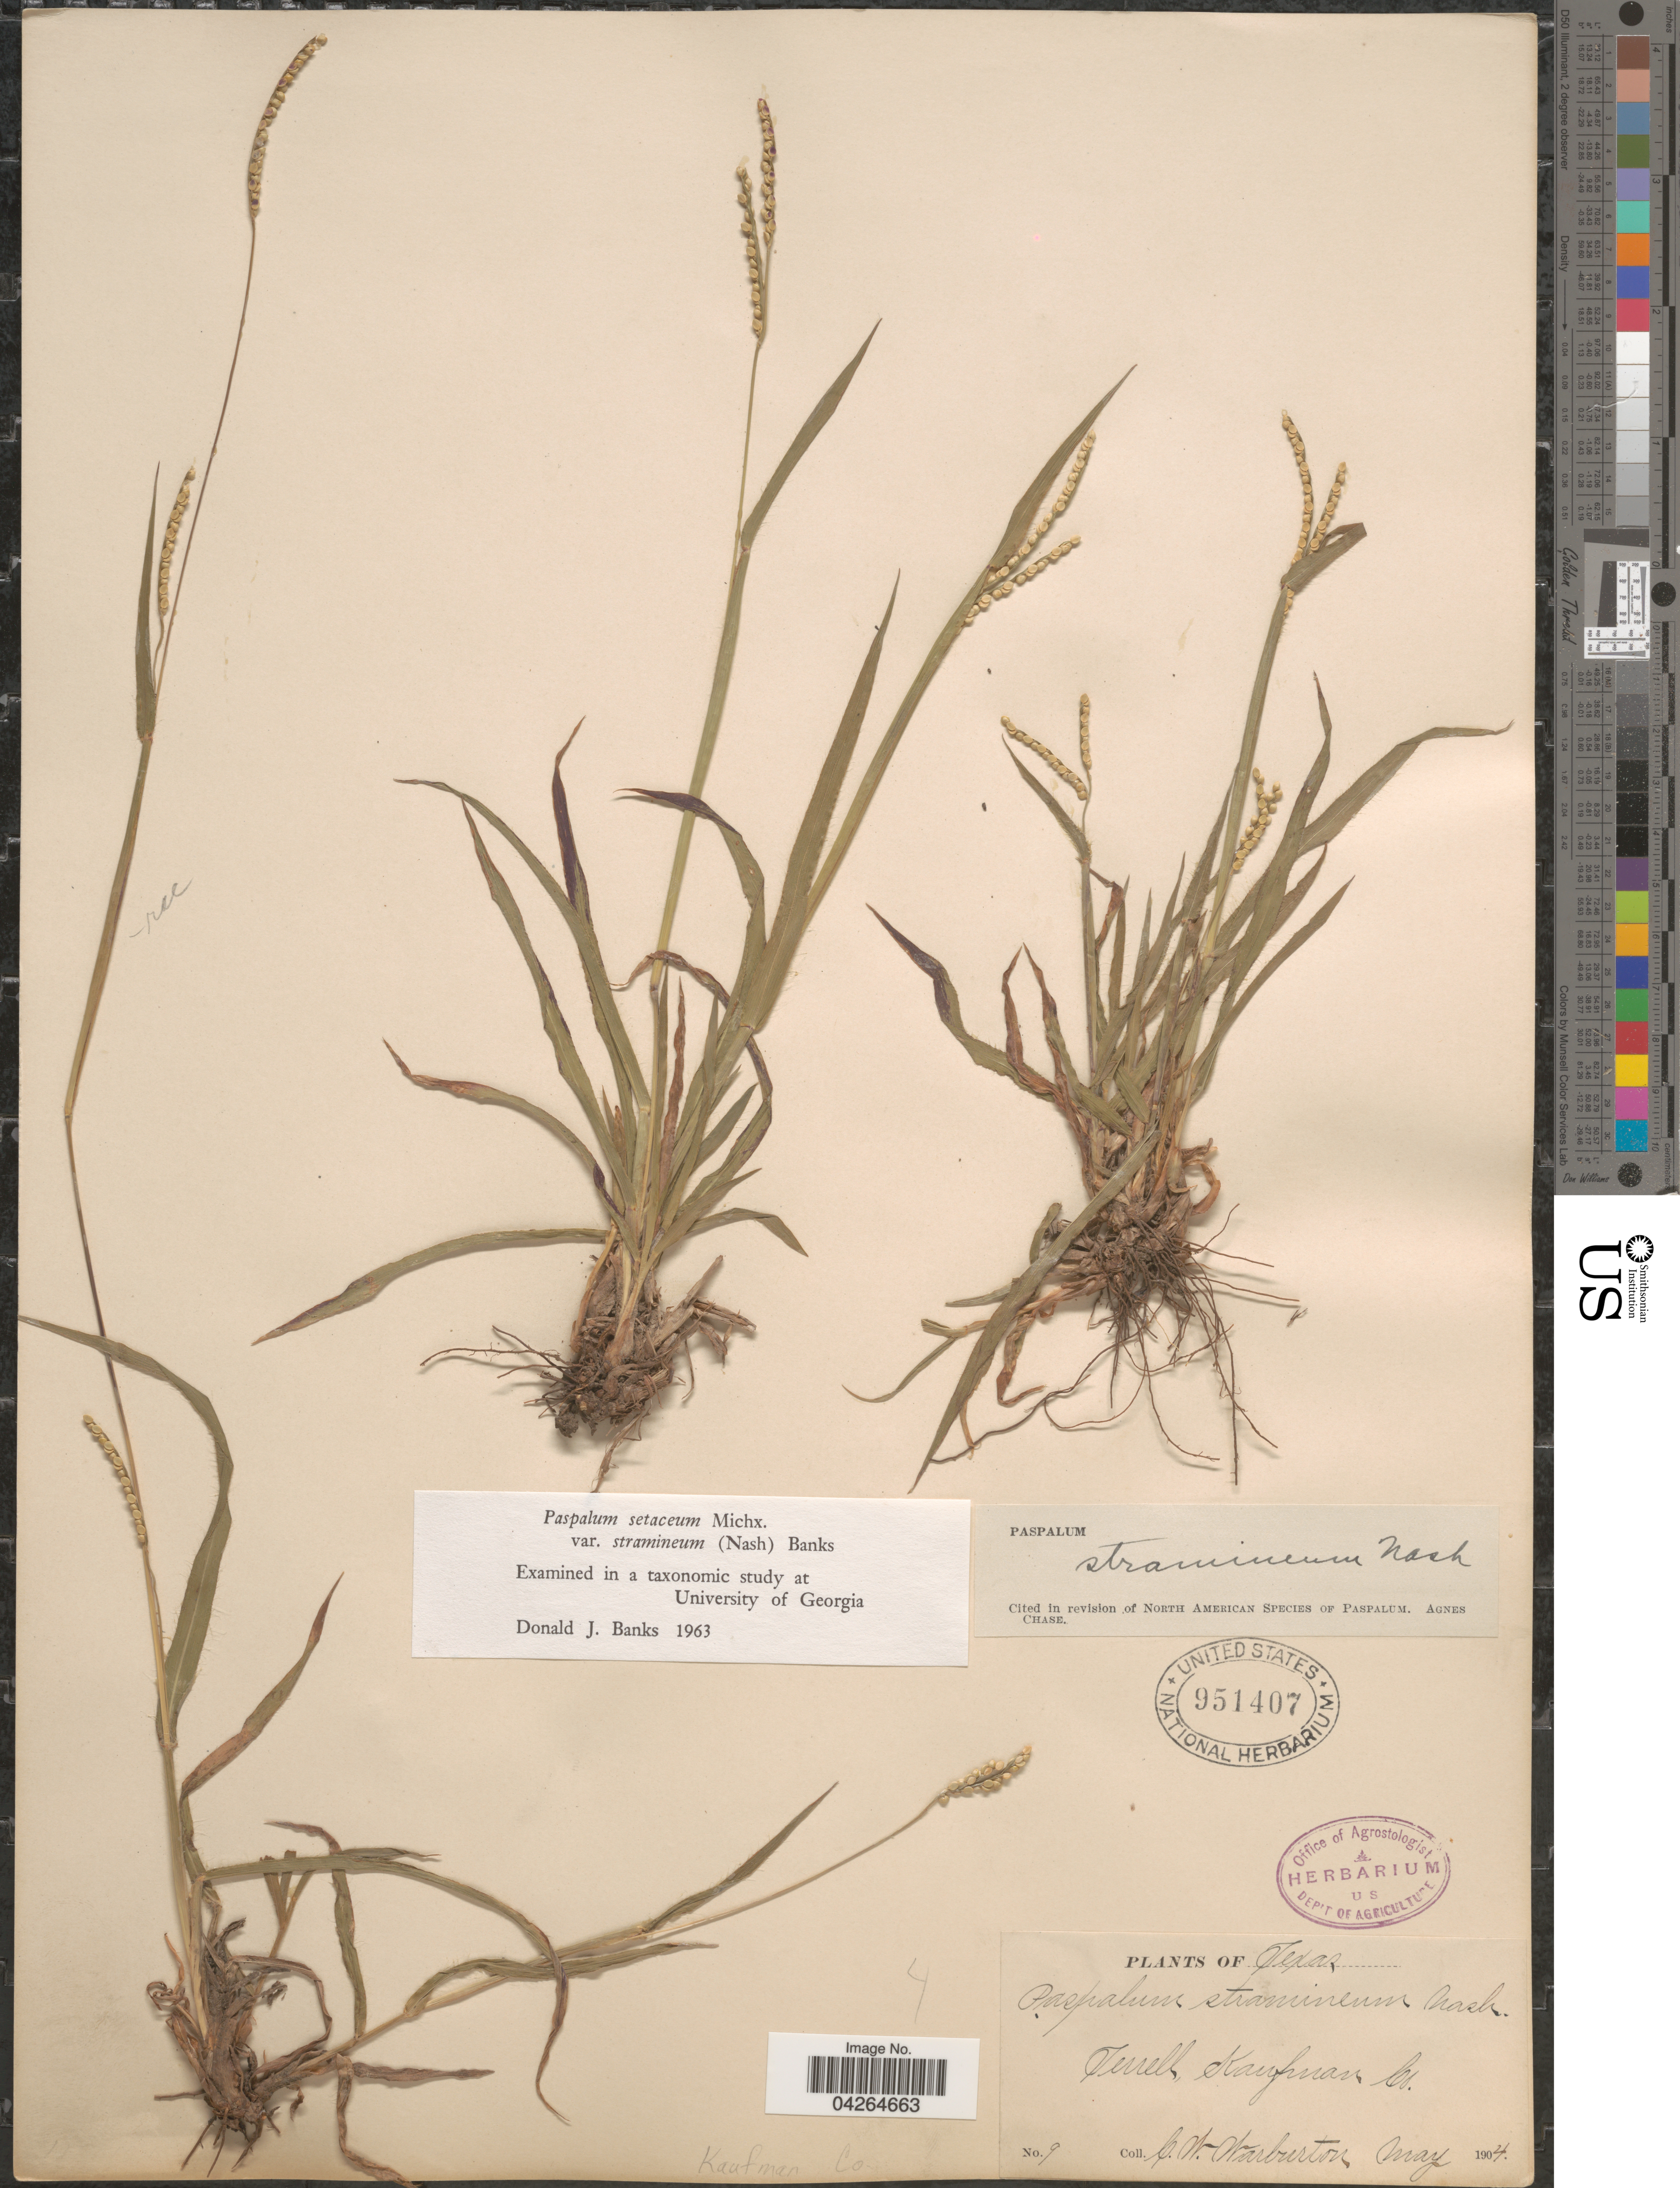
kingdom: Plantae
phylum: Tracheophyta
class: Liliopsida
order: Poales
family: Poaceae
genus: Paspalum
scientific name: Paspalum setaceum var. stramineum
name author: (Nash) D.J. Banks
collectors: C. Warburton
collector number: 9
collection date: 1904-05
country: United States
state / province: Texas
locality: Terrell Kaufman Co.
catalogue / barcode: US 951407